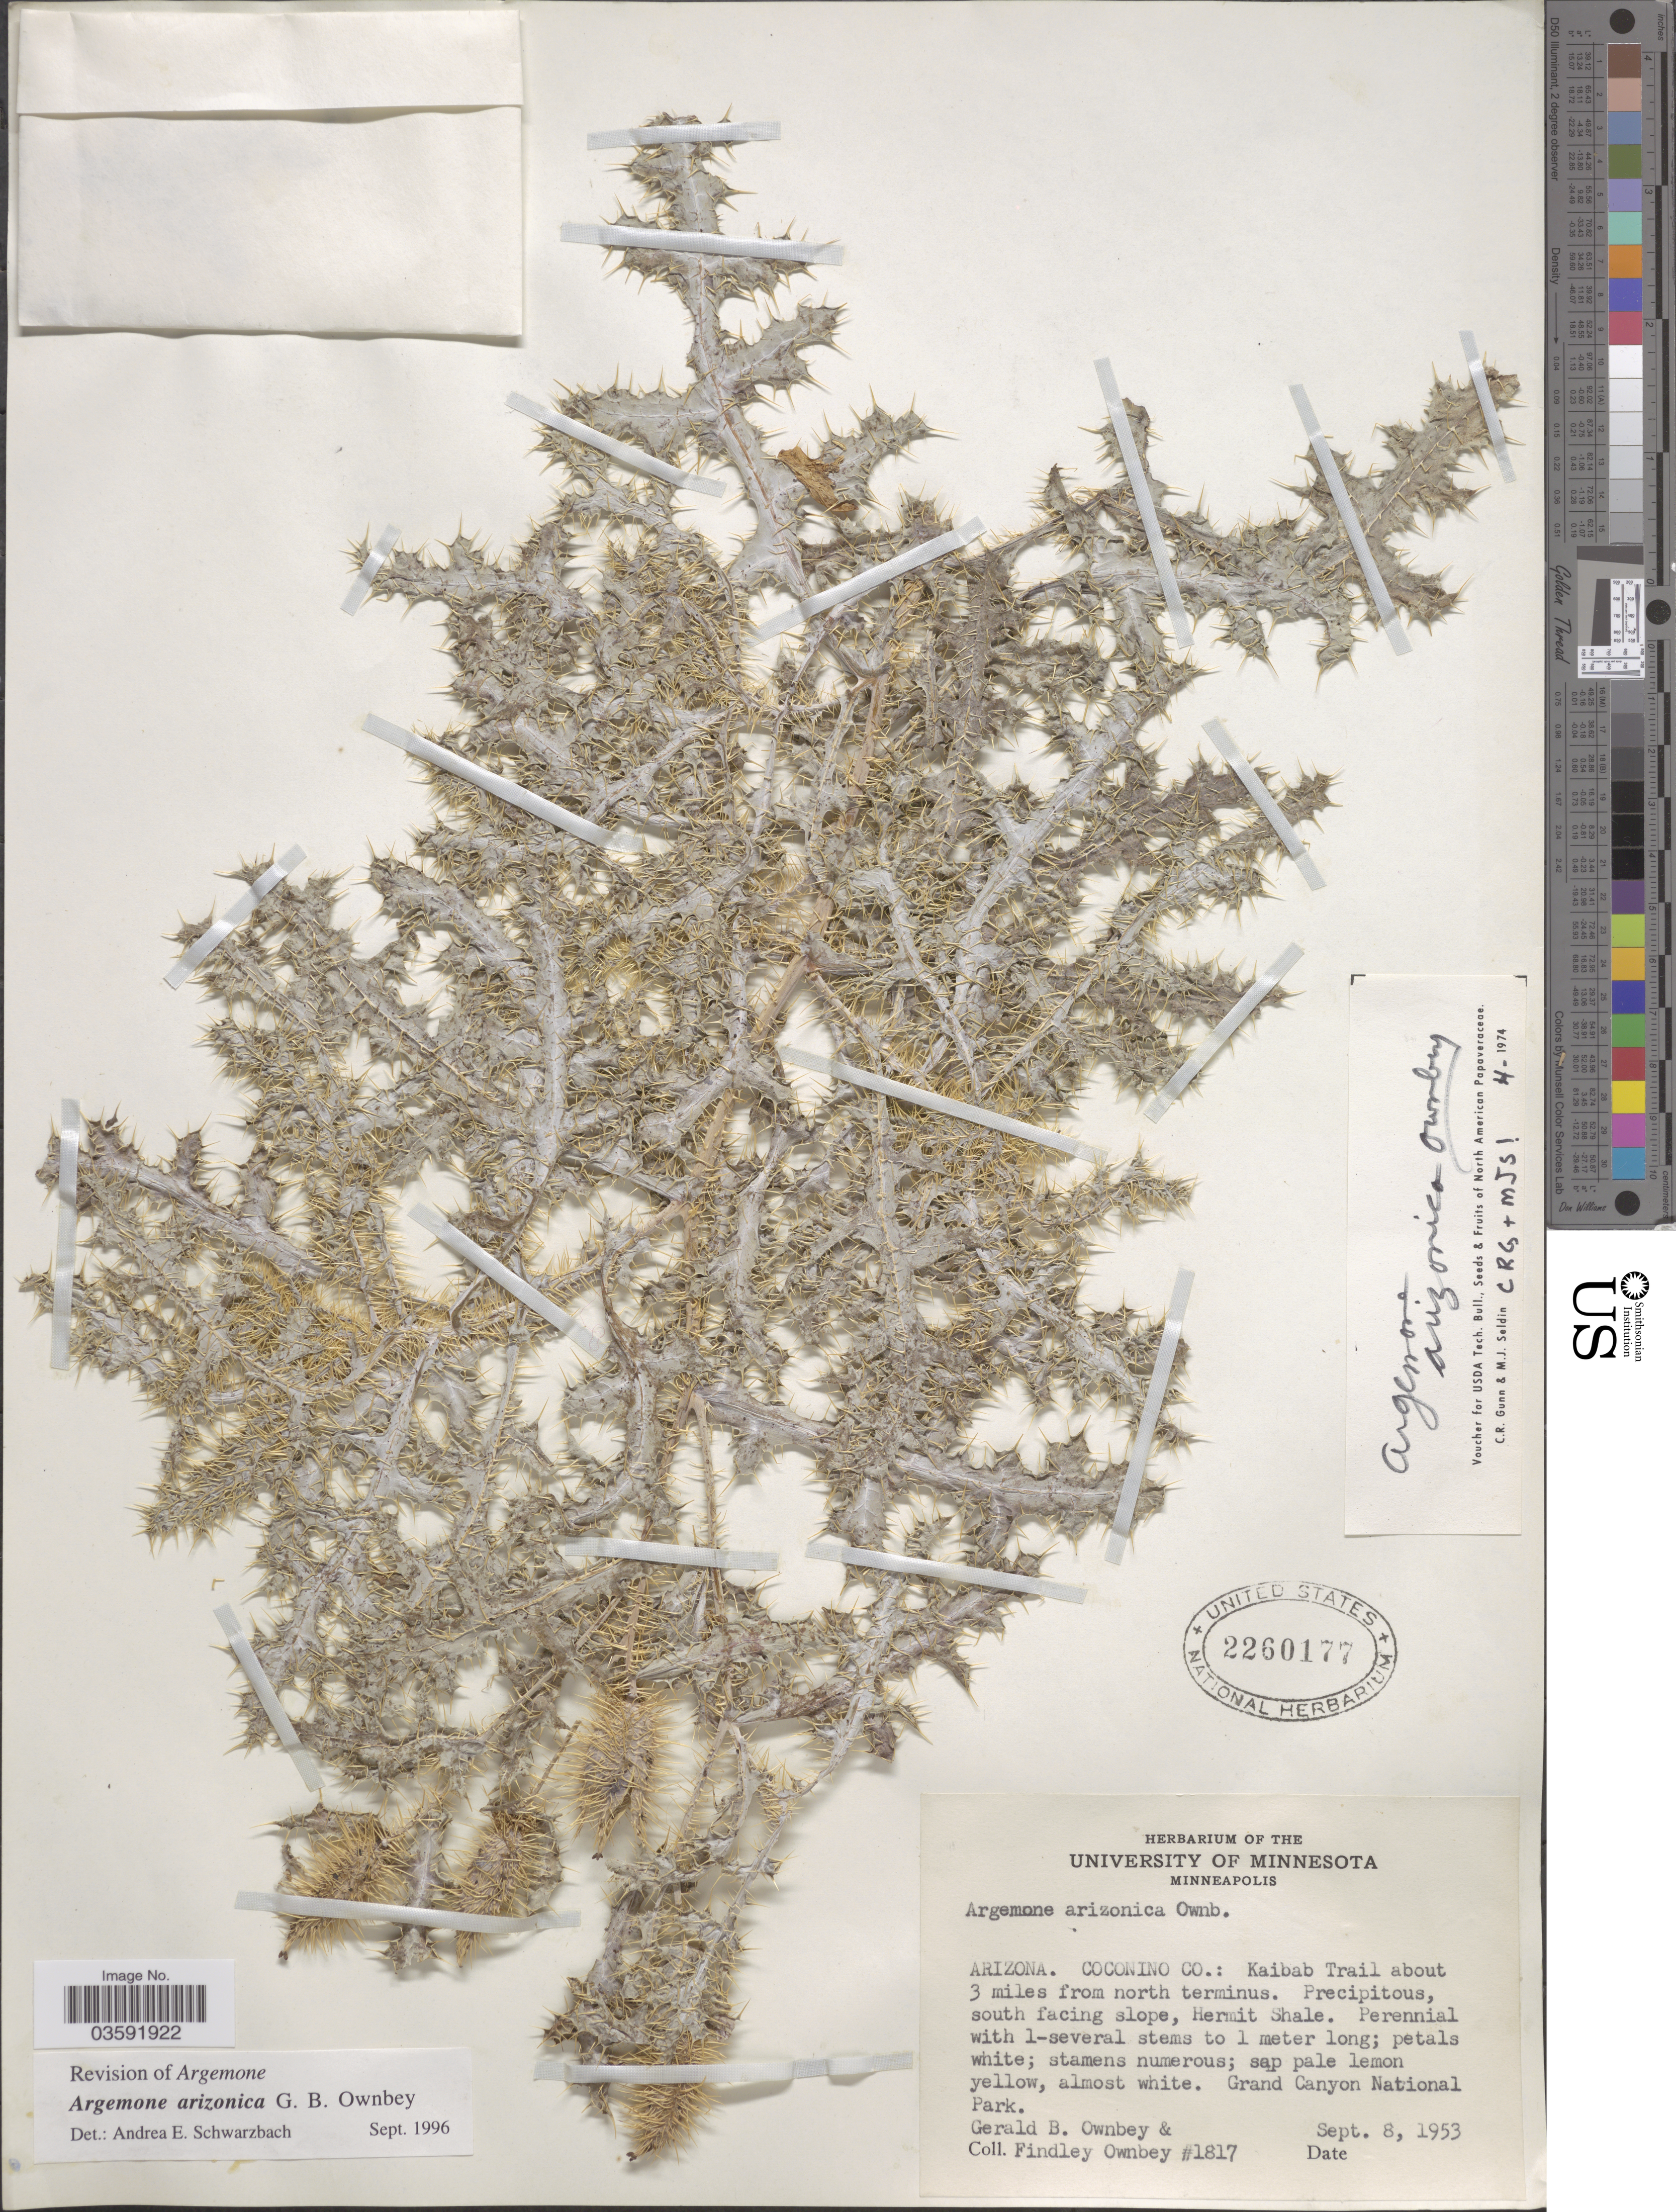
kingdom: Plantae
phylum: Tracheophyta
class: Magnoliopsida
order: Ranunculales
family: Papaveraceae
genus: Argemone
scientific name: Argemone arizonica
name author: G.B. Ownbey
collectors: G. B. Ownbey & F. Ownbey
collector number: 1817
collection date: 1953-09-08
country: United States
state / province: Arizona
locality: Coconino Co.: Kaibab Trail about 3 miles from north terminus. Hermit Shale. Grand Canyon National Park.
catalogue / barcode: US 2260177